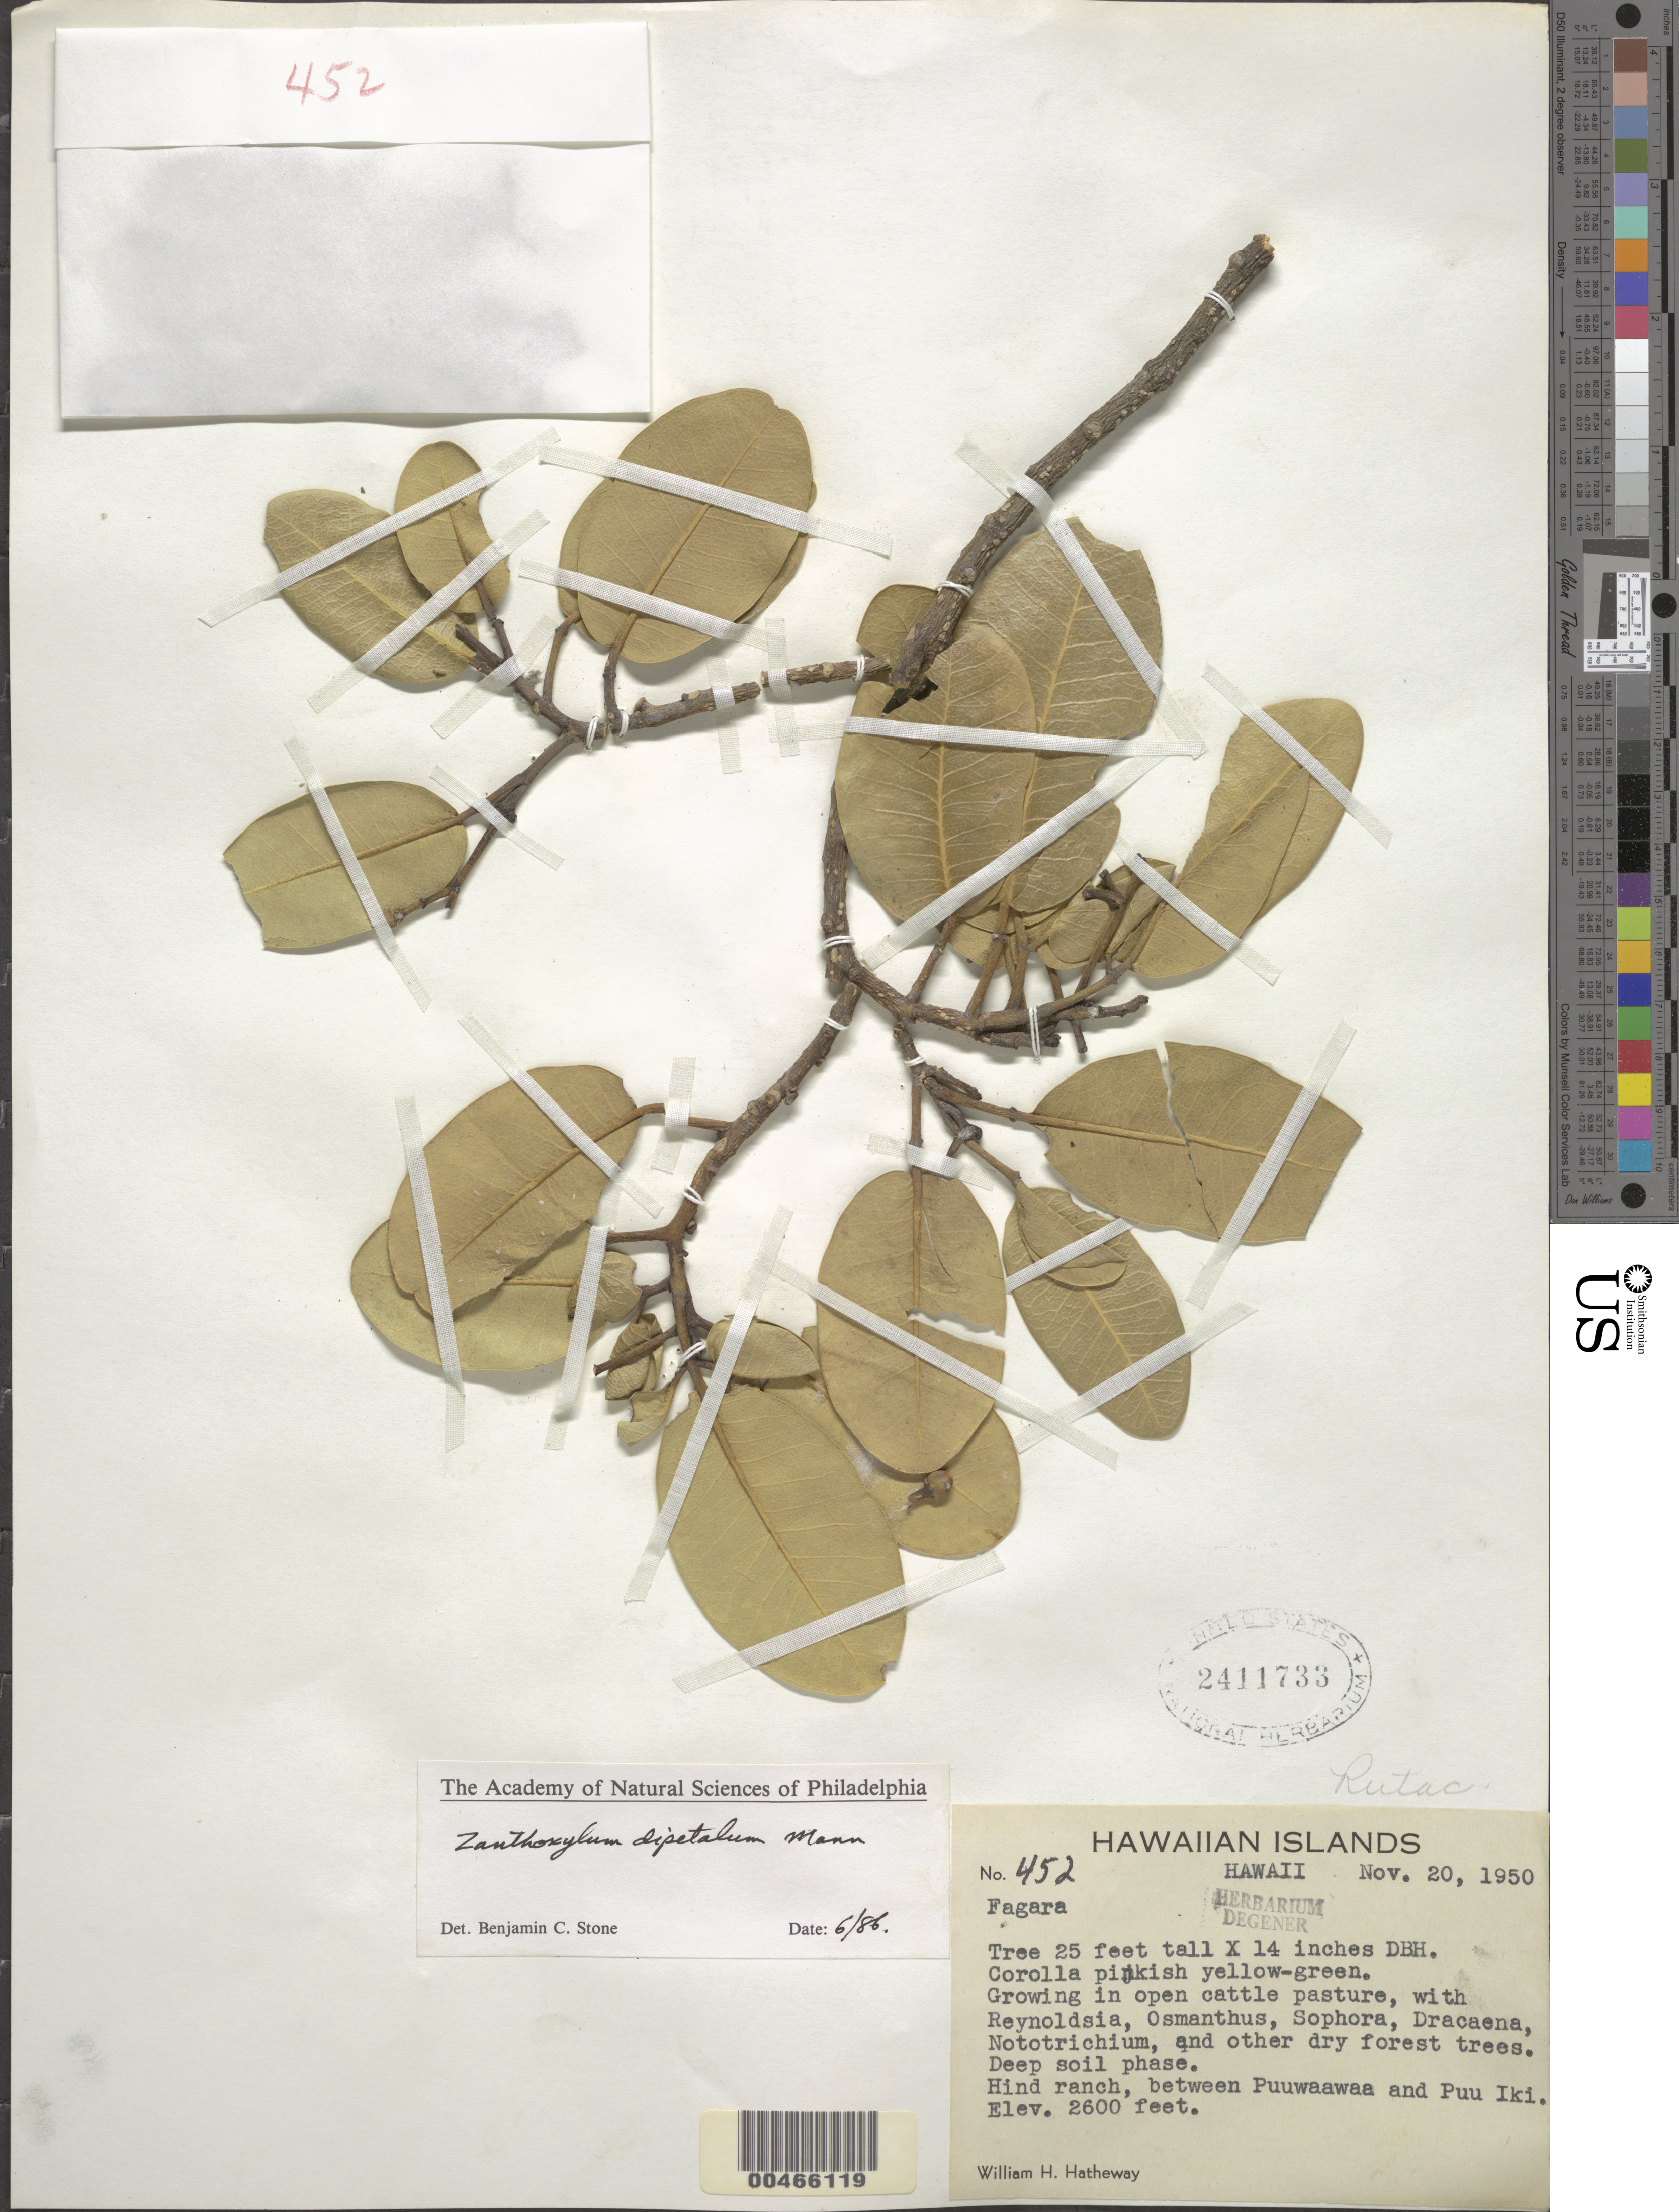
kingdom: Plantae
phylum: Tracheophyta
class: Magnoliopsida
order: Sapindales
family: Rutaceae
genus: Zanthoxylum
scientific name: Zanthoxylum dipetalum var. dipetalum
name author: H. Mann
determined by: Stone, Benjamin C.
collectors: W. H. Hatheway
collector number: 452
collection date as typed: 20 Nov 1950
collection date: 1950-11-20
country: United States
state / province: Hawaii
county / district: Hawaii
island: Hawaii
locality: Hind ranch, between Puuwaawaa and Puu Iki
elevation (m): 792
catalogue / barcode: US 2411733